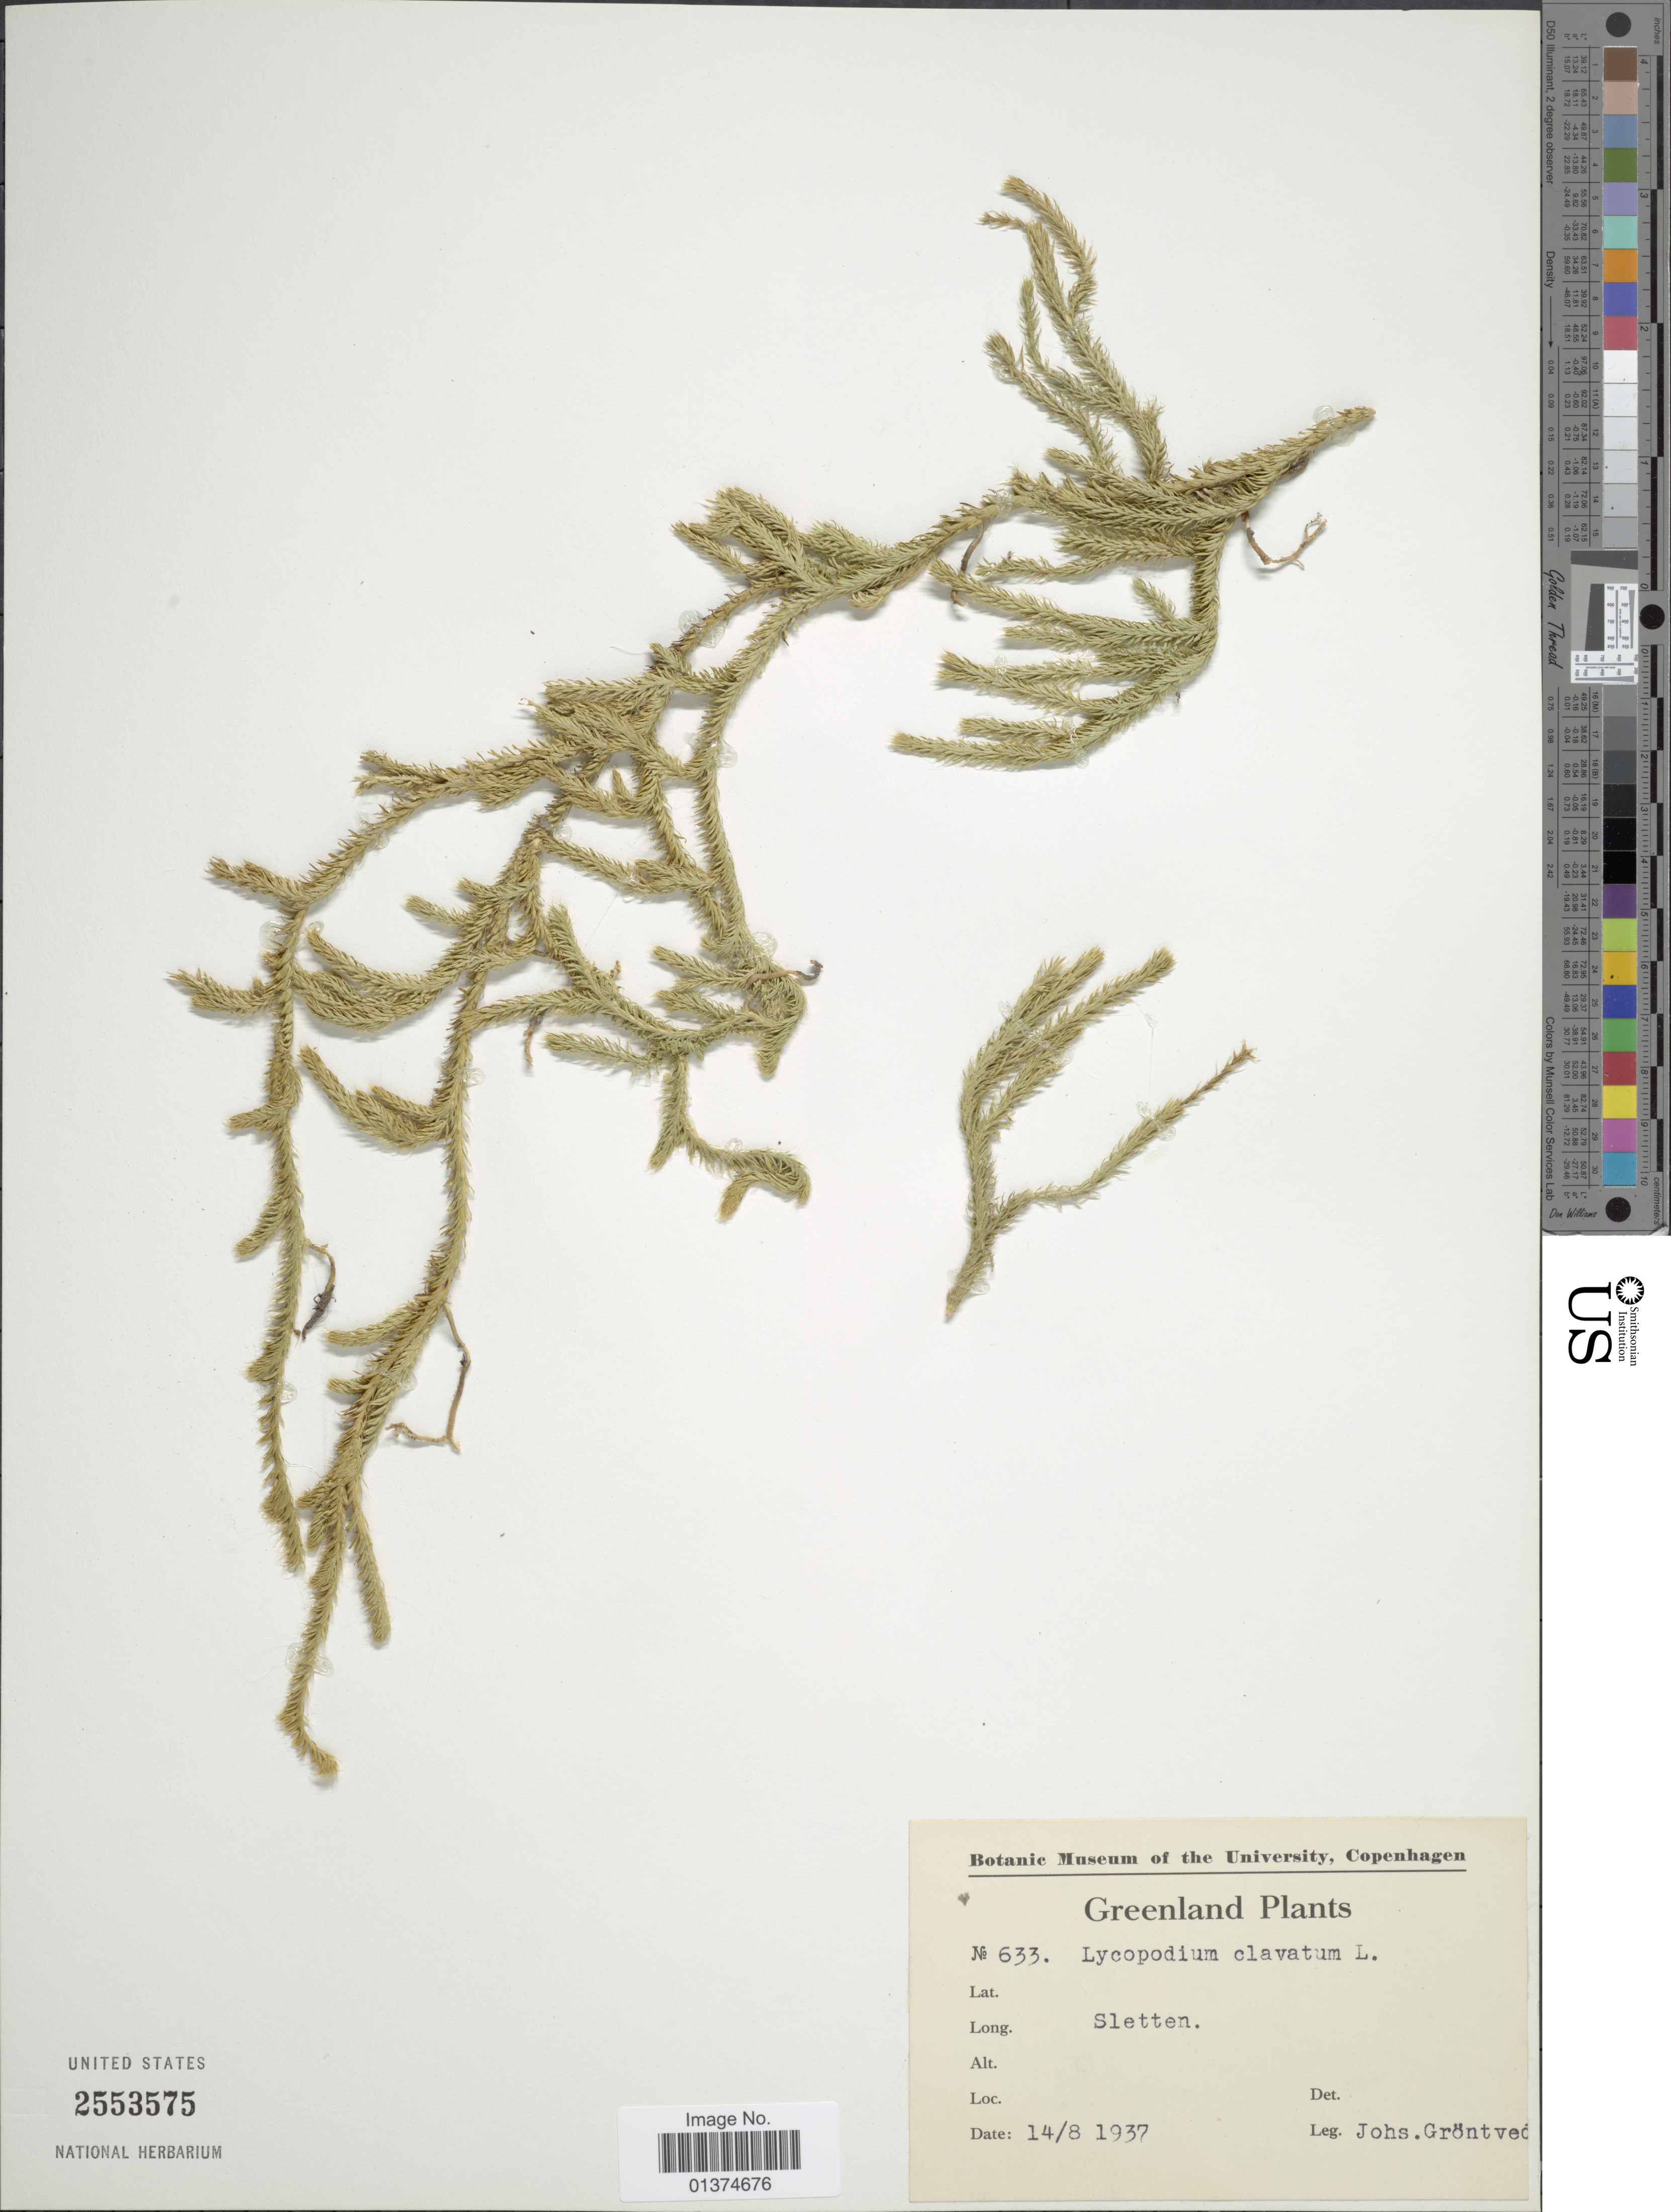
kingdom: Plantae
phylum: Tracheophyta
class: Lycopodiopsida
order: Lycopodiales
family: Lycopodiaceae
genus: Lycopodium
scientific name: Lycopodium clavatum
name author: L.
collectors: J. Gröntved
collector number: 633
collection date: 1937-08-14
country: Greenland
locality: Sletten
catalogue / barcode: US 2553575